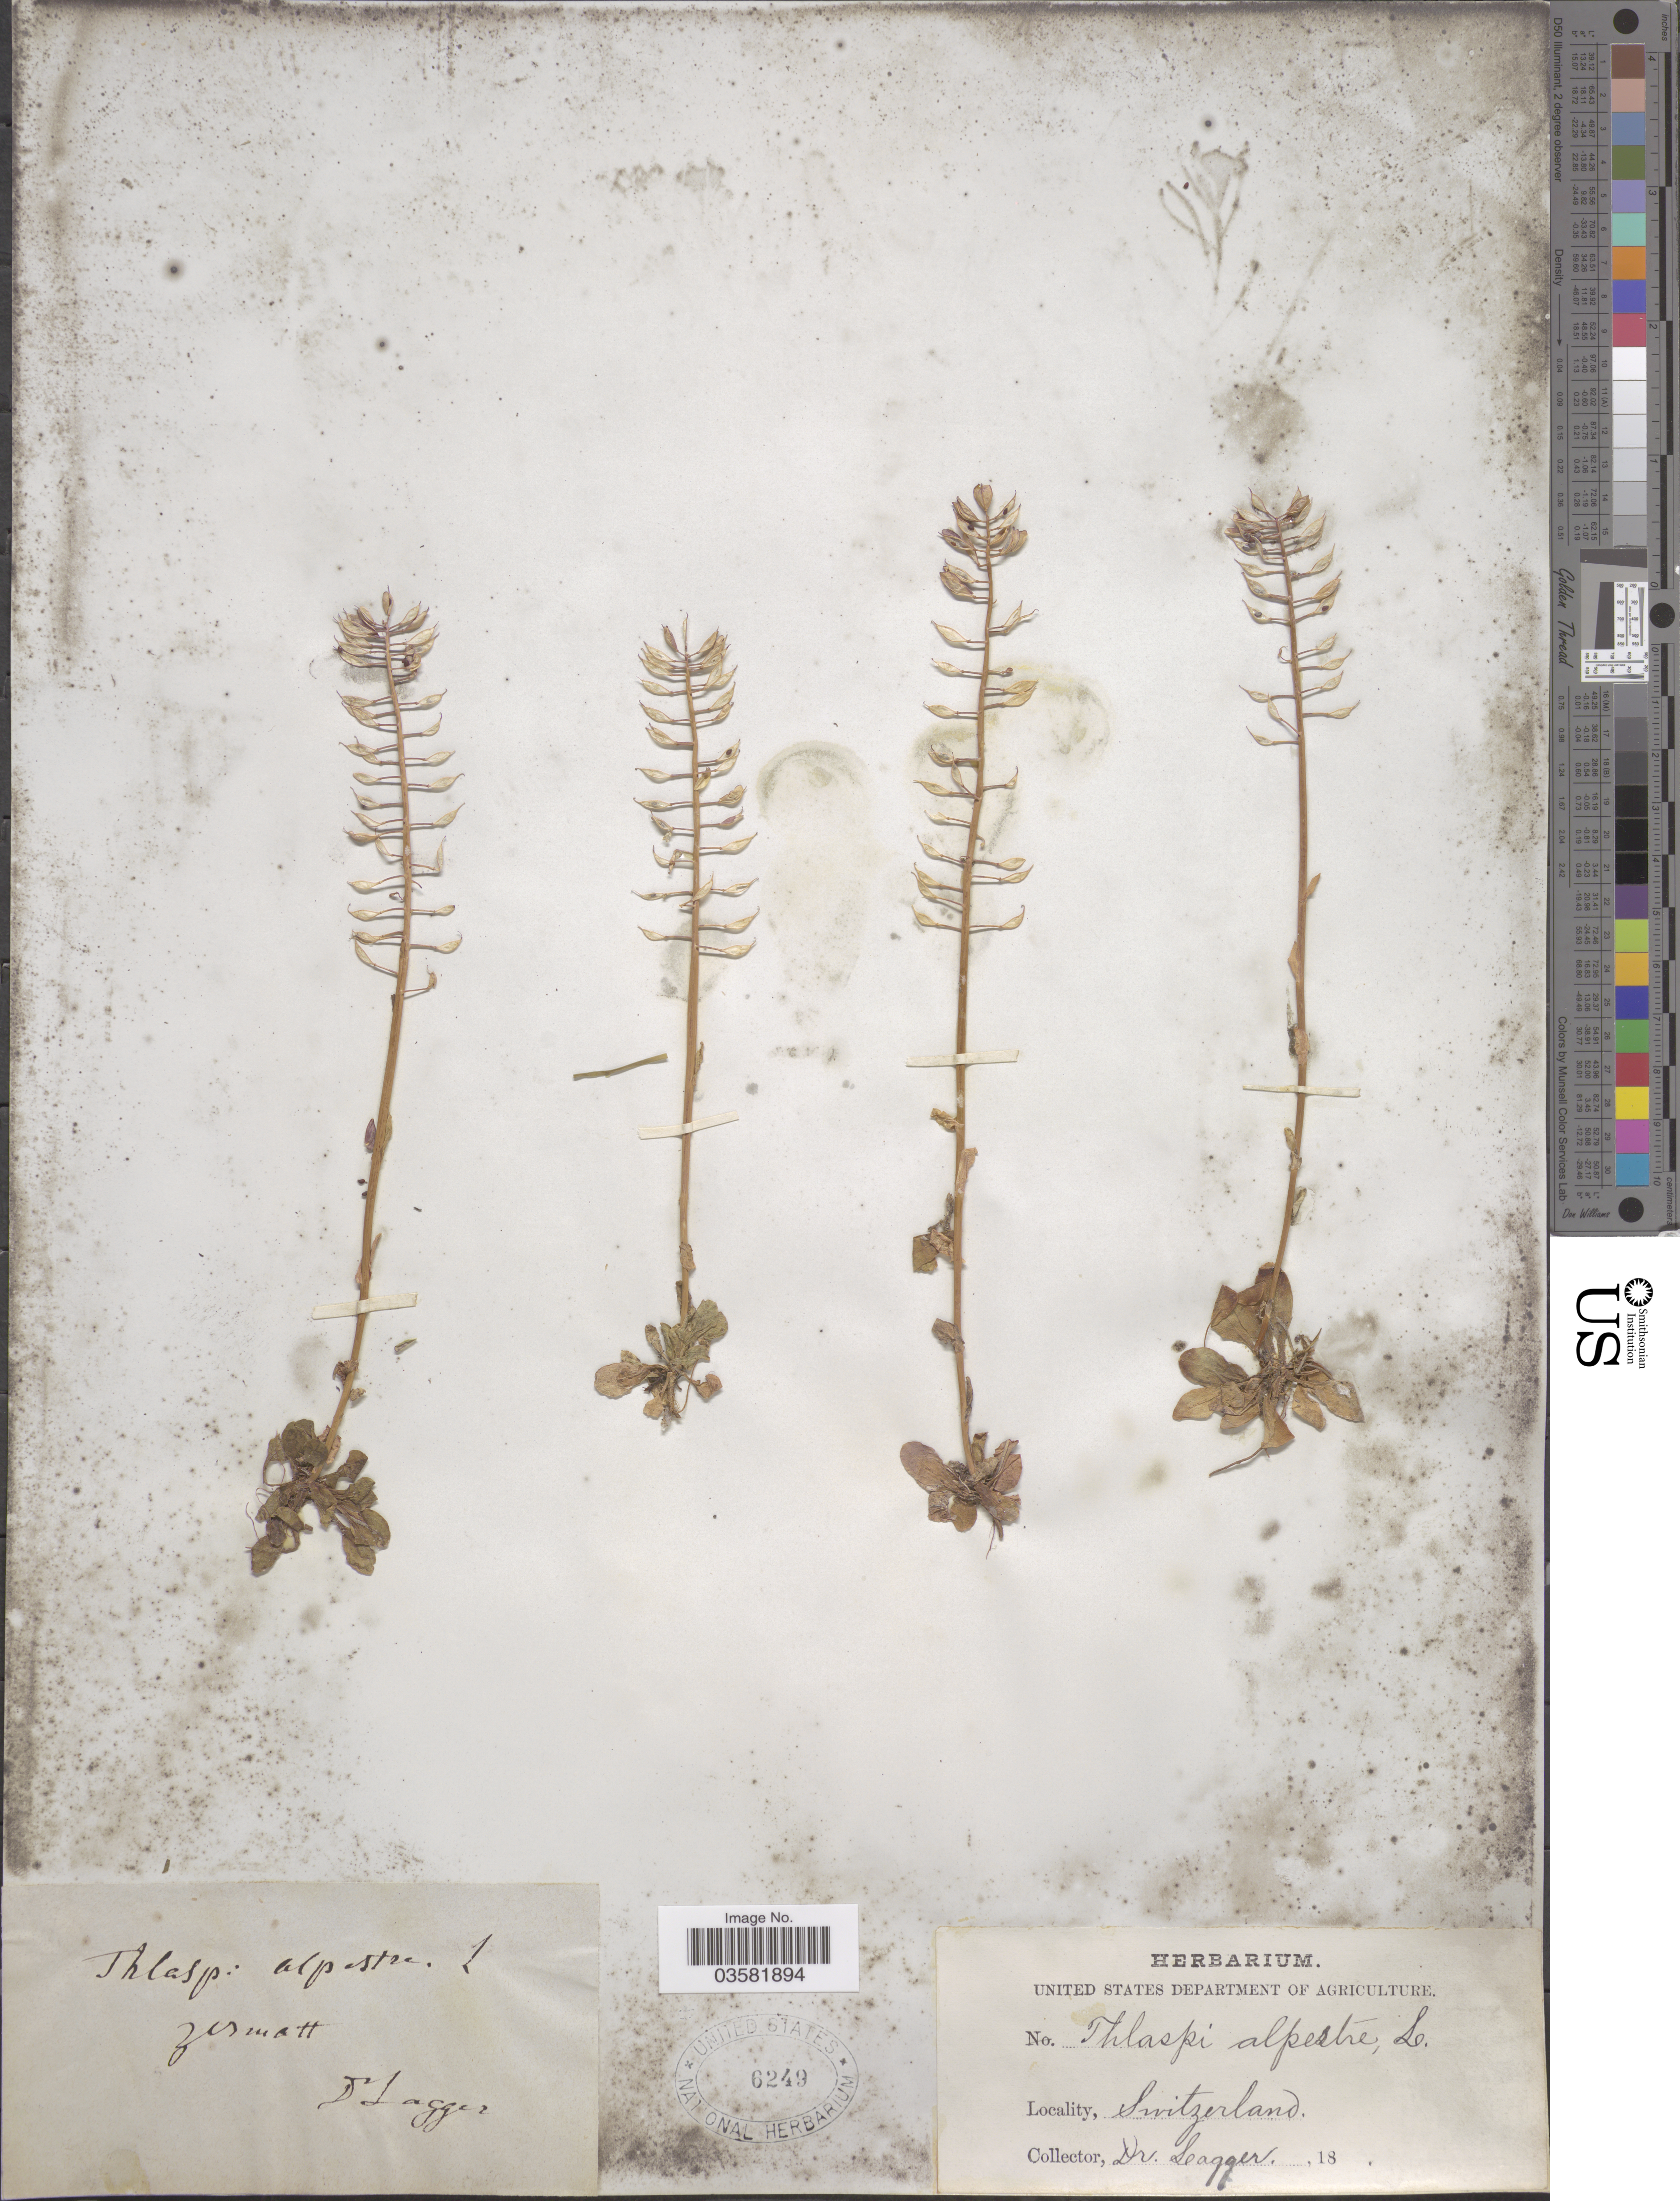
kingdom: Plantae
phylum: Tracheophyta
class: Magnoliopsida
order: Brassicales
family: Brassicaceae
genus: Thlaspi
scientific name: Thlaspi alpestre L. nom. illeg.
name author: L.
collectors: F. J. Lagger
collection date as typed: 18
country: Switzerland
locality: Zermatt.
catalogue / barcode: US 6249